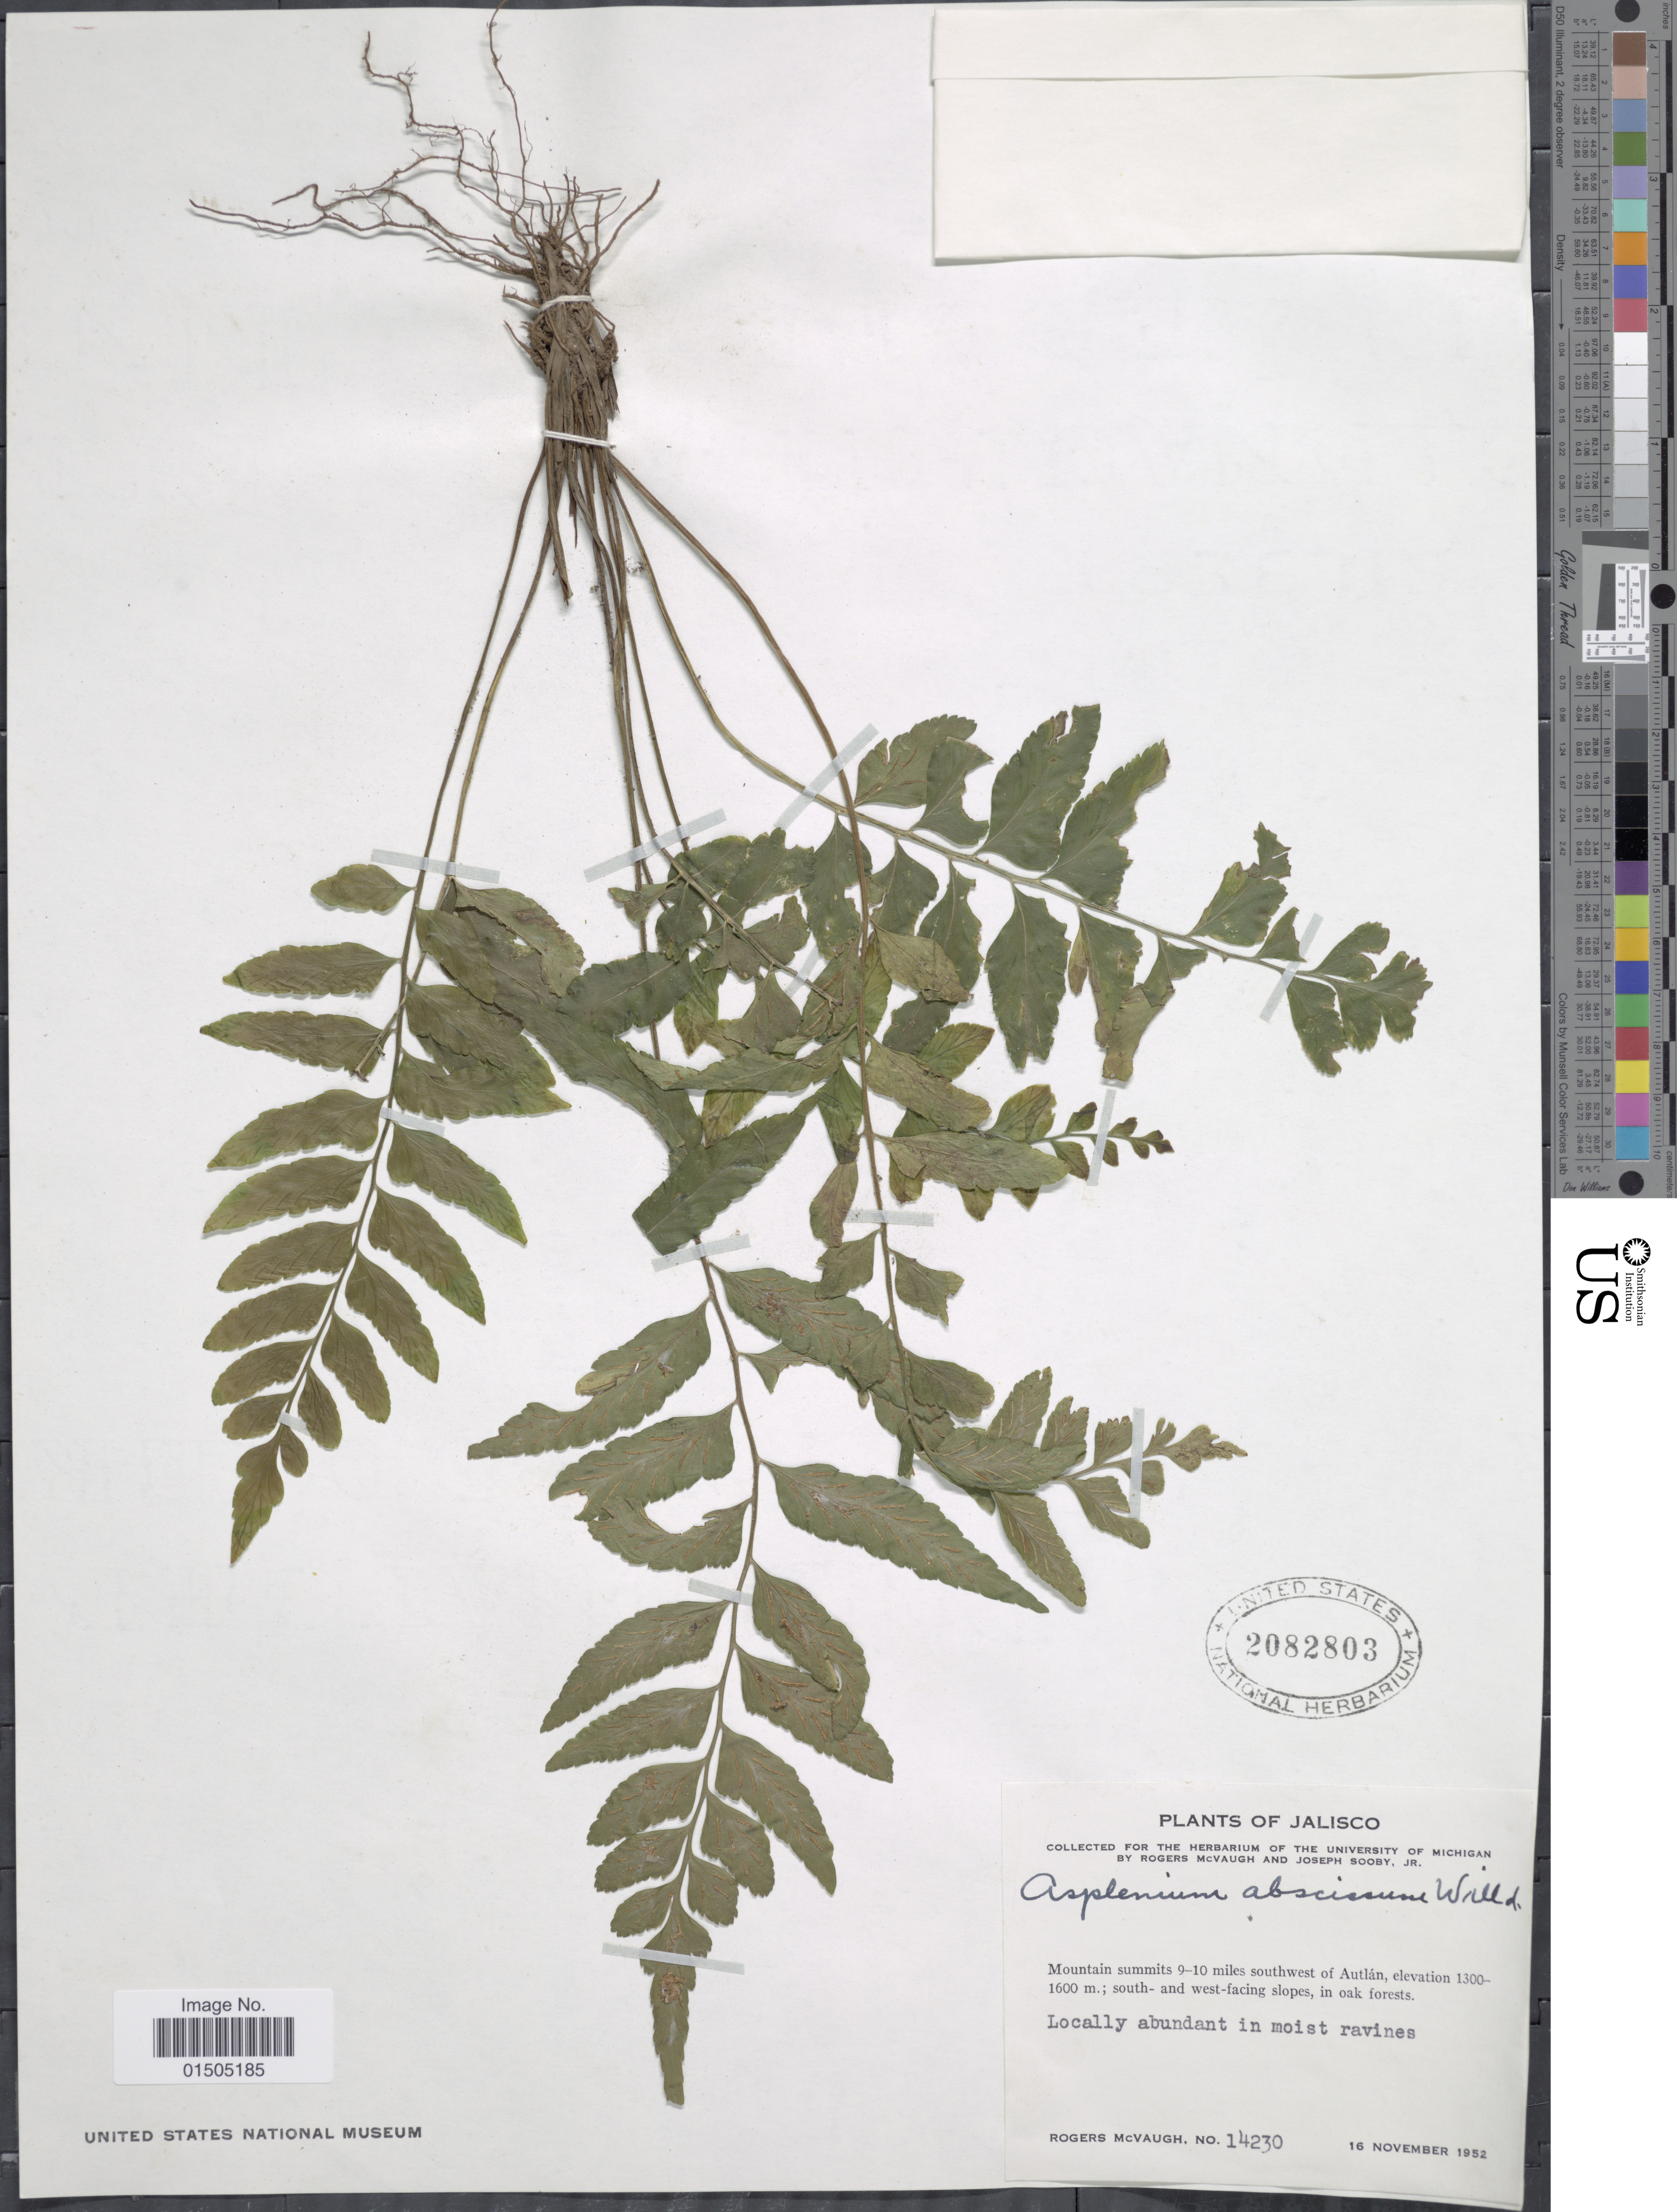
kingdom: Plantae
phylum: Tracheophyta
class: Polypodiopsida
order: Polypodiales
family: Aspleniaceae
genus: Asplenium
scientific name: Asplenium abscissum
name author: Willd.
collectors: R. McVaugh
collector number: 14230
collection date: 1952-11-16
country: Mexico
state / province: Jalisco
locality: Mountain summit 9-10 miles southwest of Autlán.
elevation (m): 1300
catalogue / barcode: US 2082803